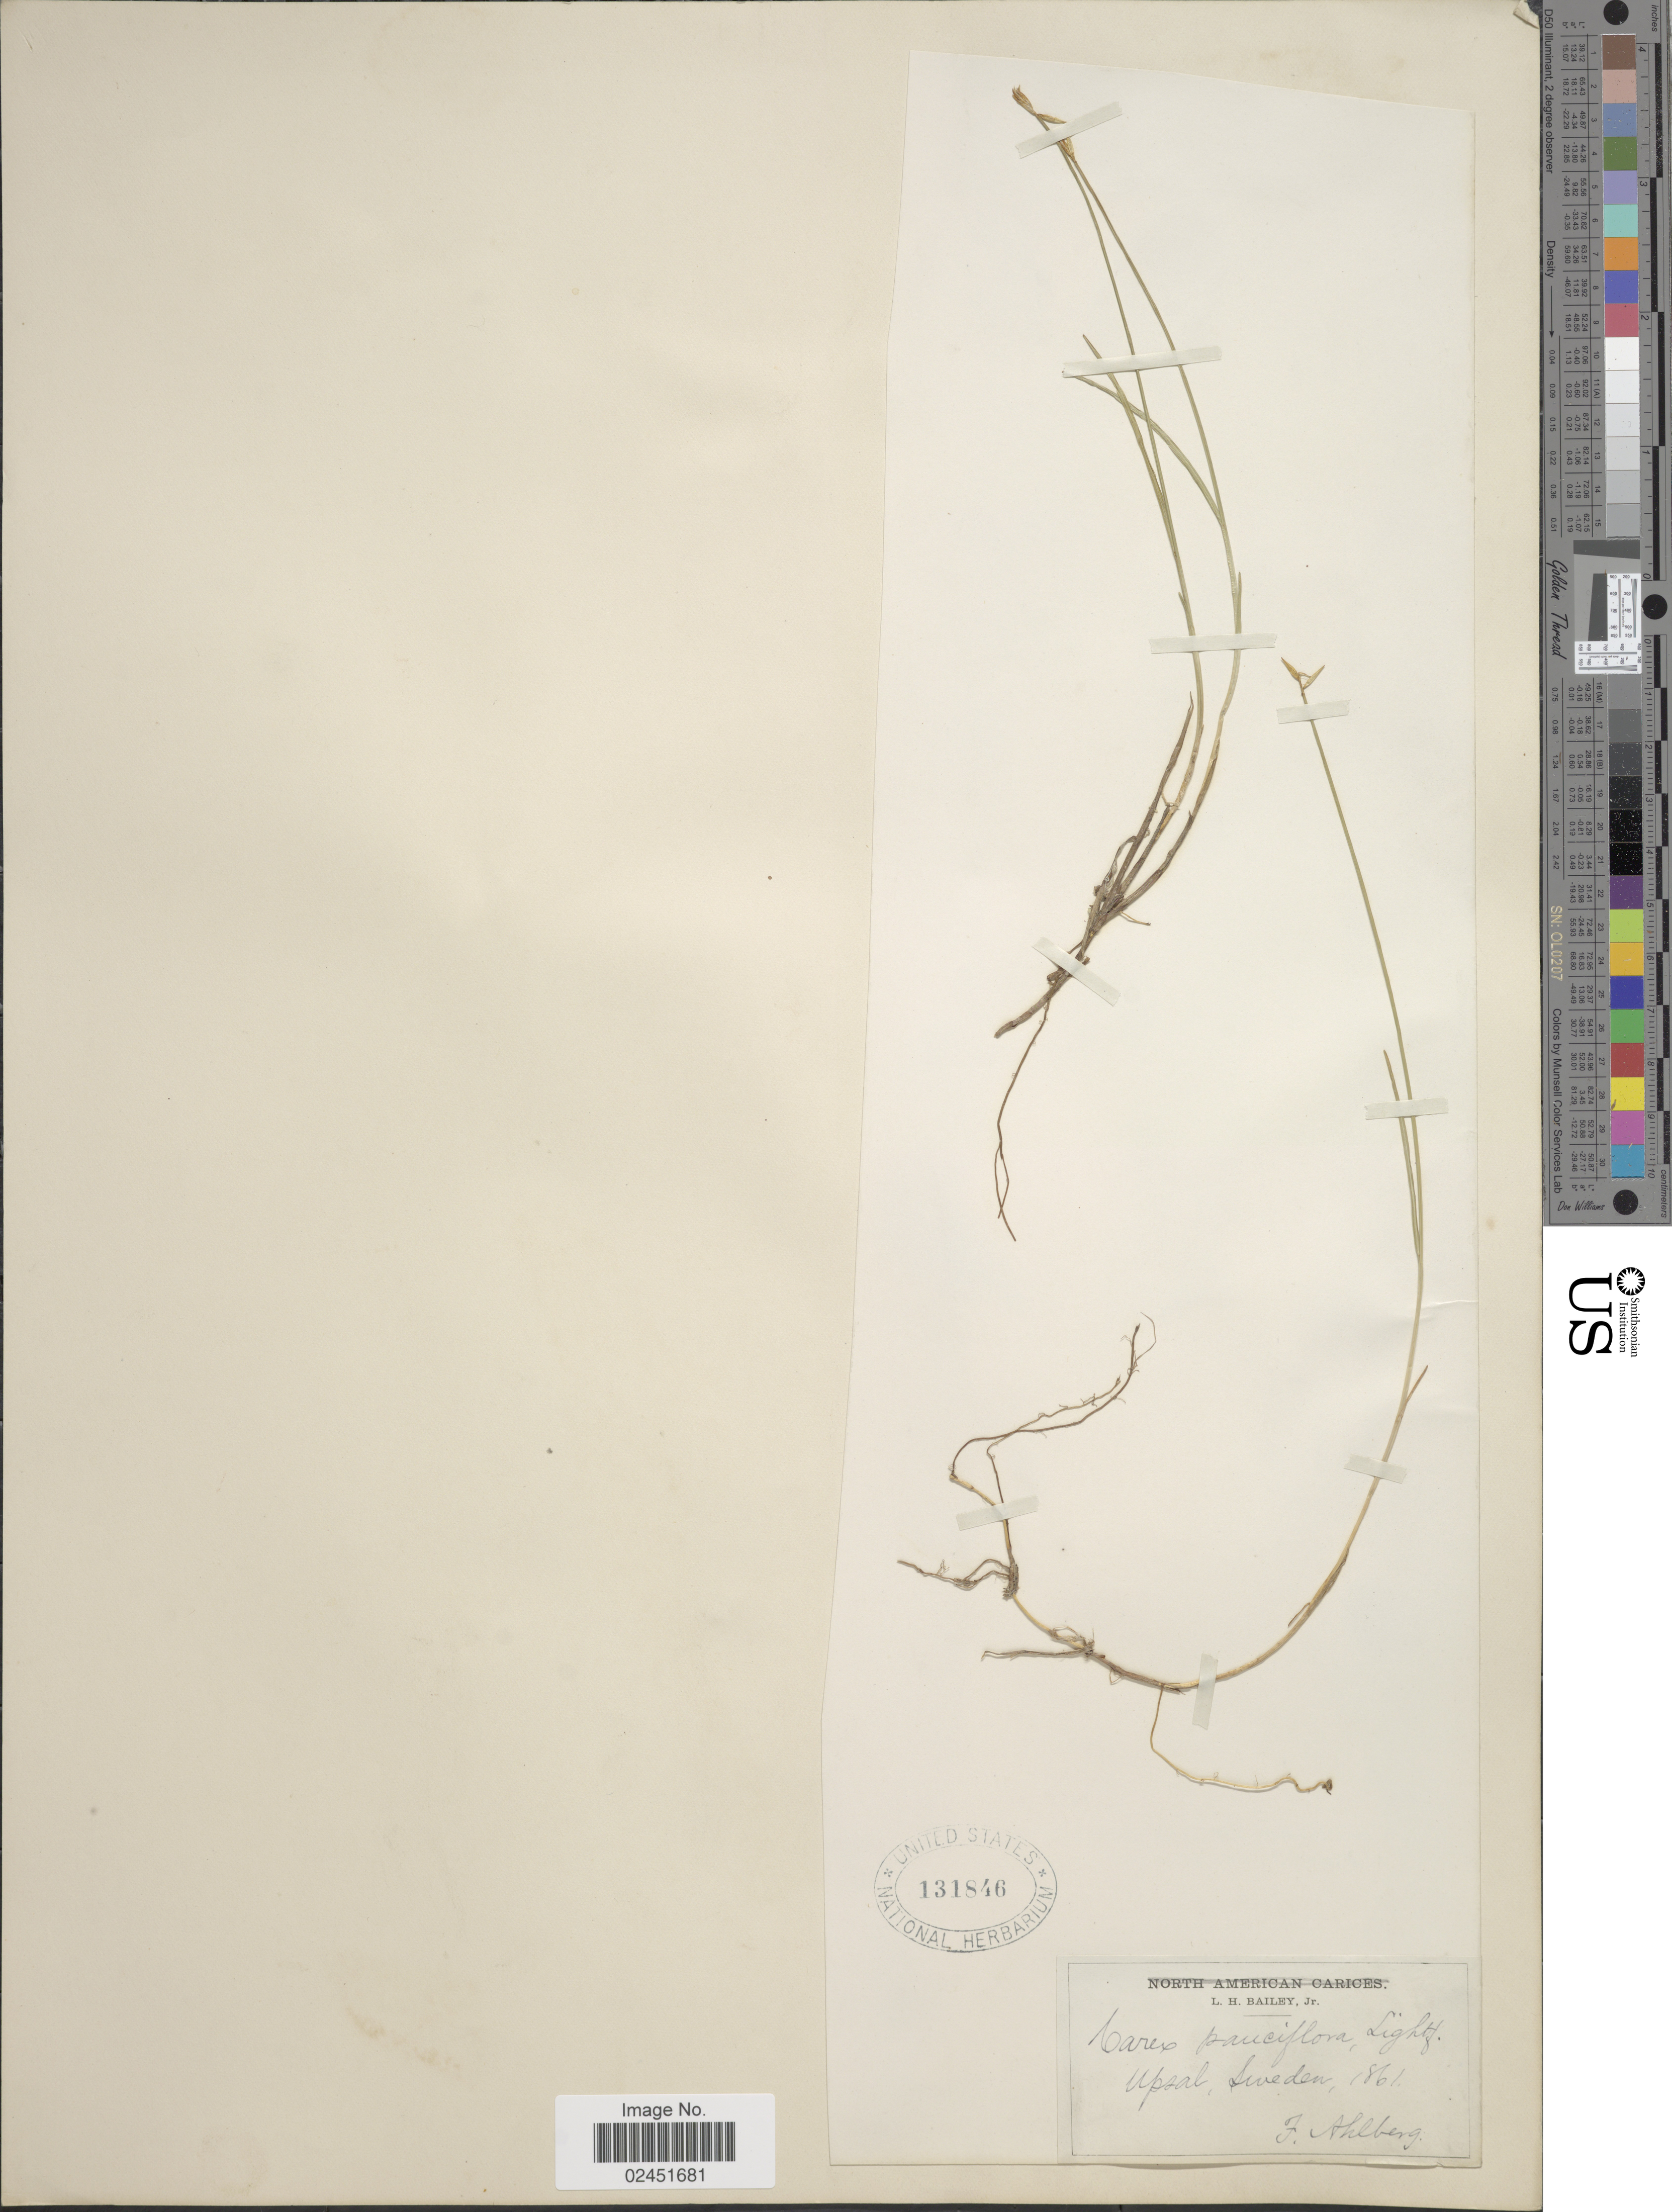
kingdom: Plantae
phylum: Tracheophyta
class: Liliopsida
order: Poales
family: Cyperaceae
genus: Carex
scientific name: Carex pauciflora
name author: Lightf.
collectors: F. Ahlberg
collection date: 1861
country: Sweden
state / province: Uppsala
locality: Upsal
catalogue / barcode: US 131846